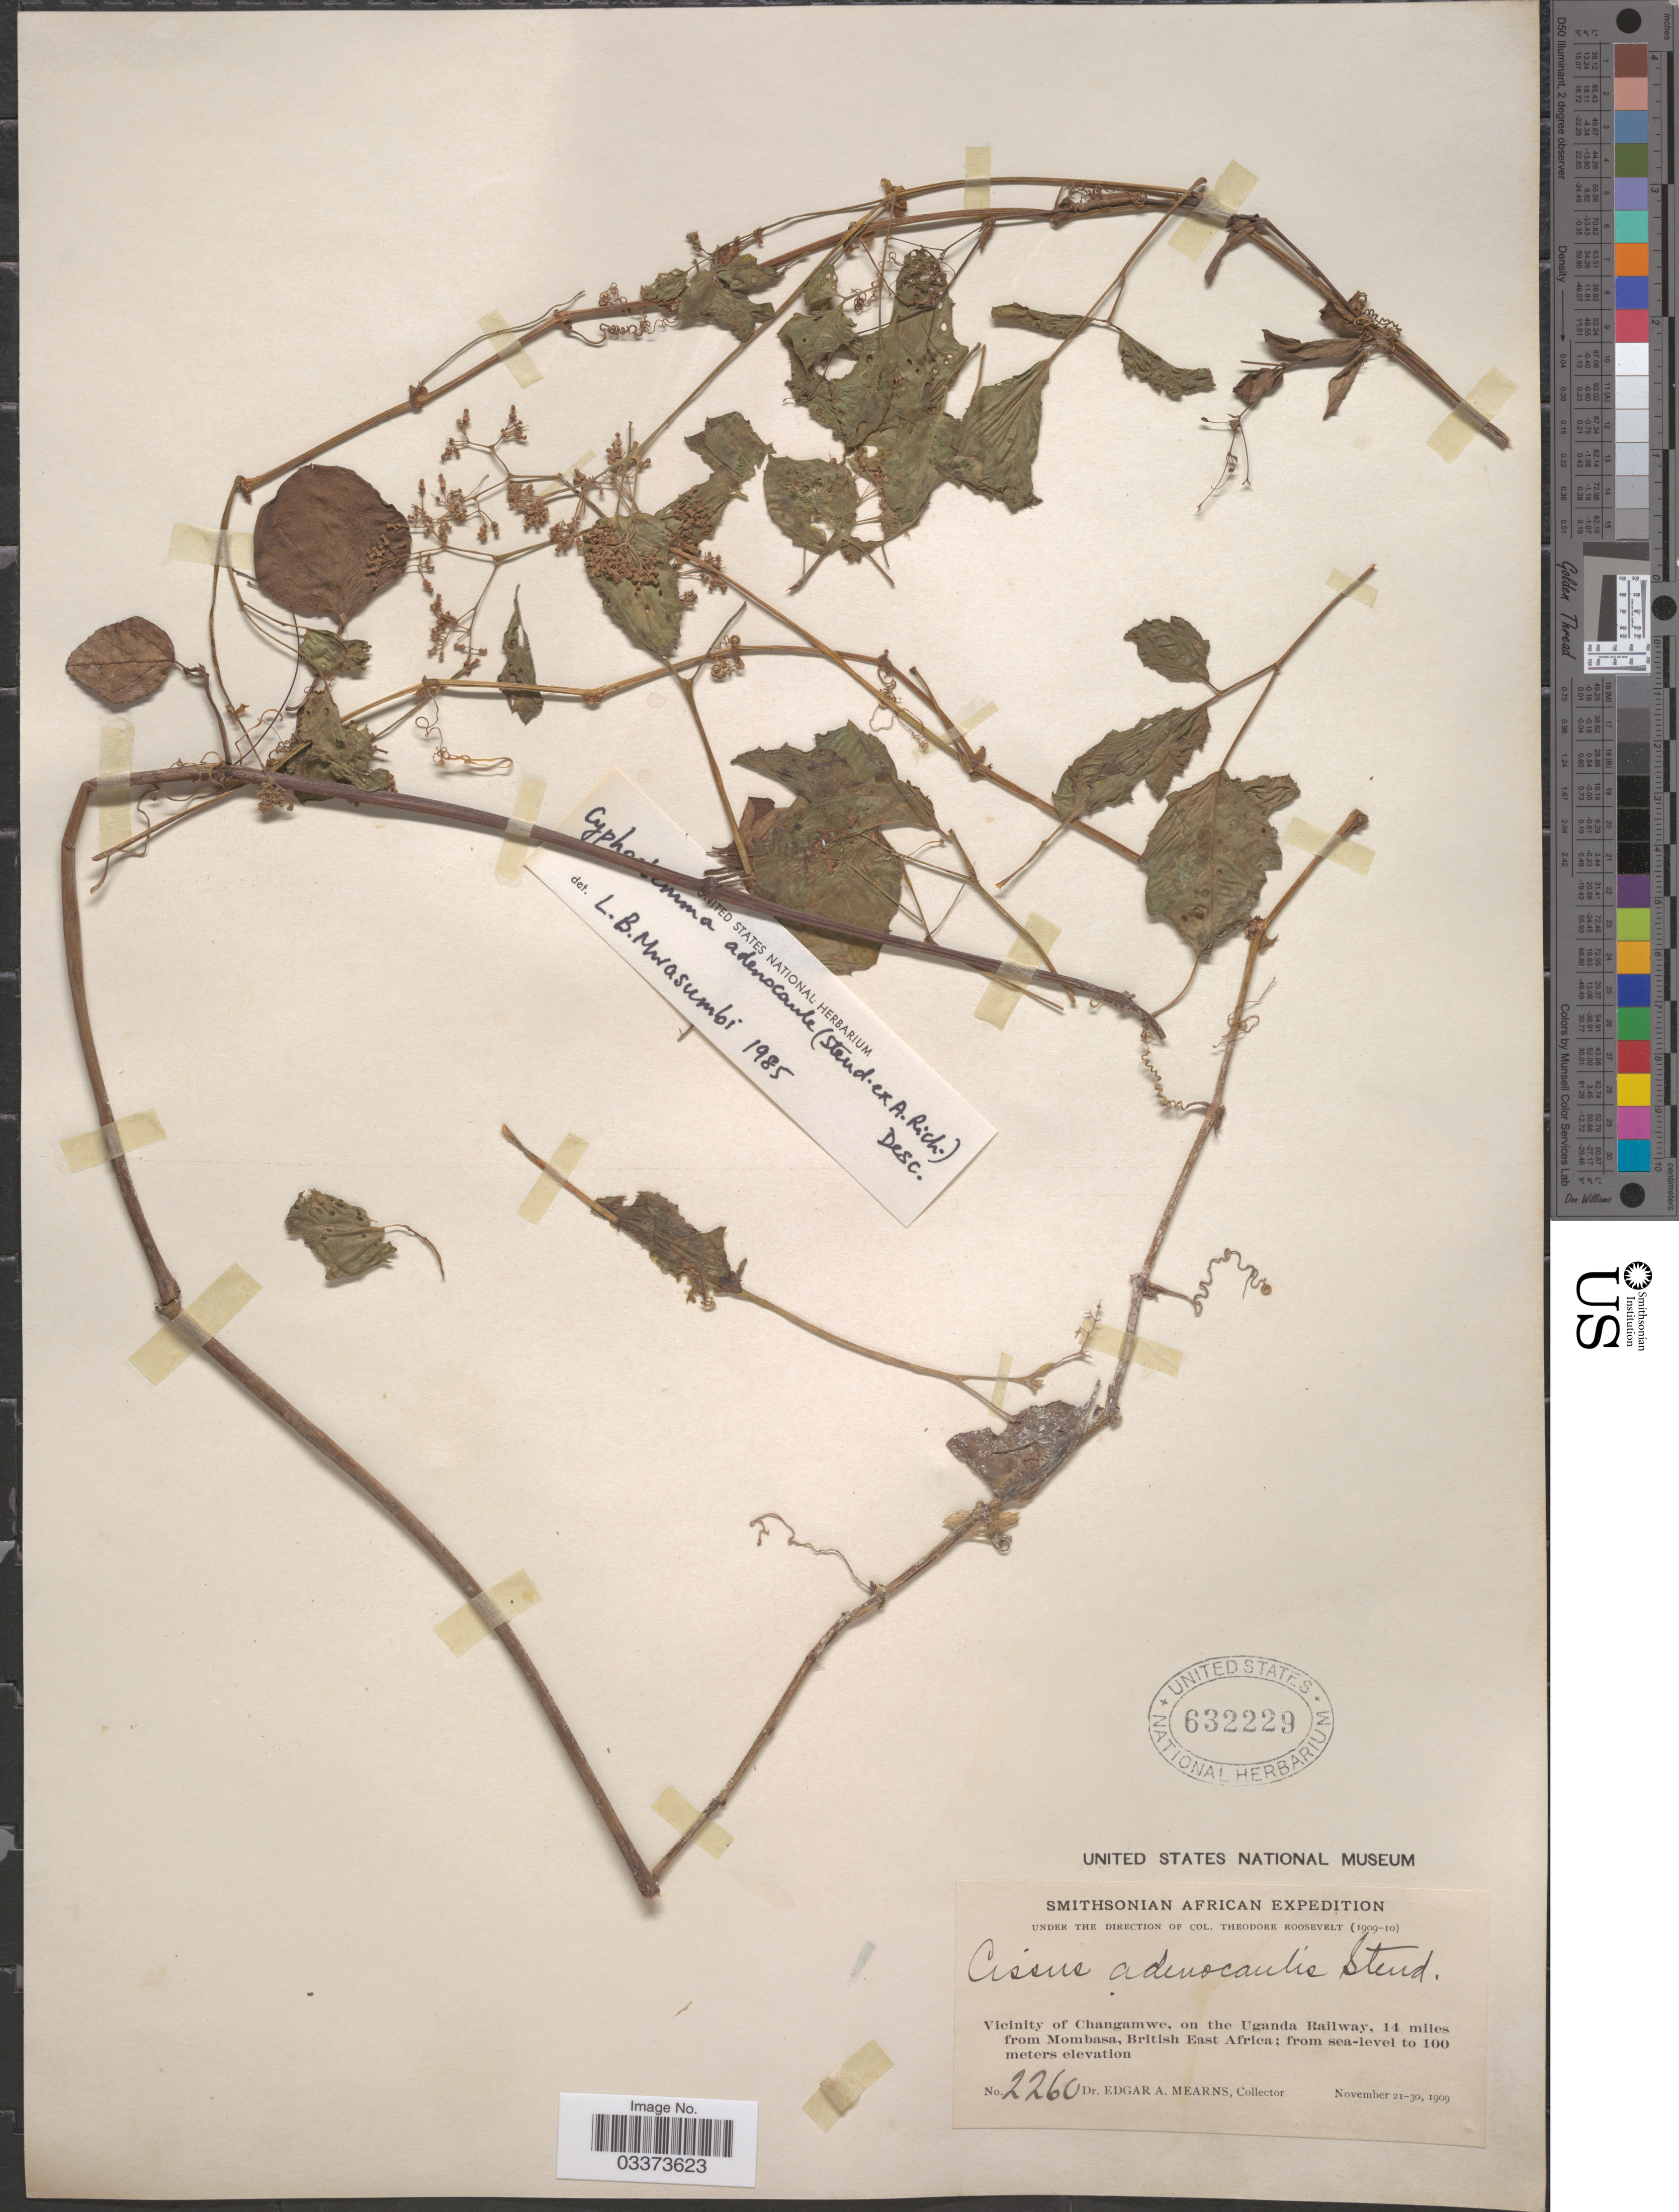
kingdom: Plantae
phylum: Tracheophyta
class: Magnoliopsida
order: Vitales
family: Vitaceae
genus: Cyphostemma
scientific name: Cyphostemma adenocaule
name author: (Steud. ex A. Rich.) Desc. ex Wild & R.B. Drumm.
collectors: E. A. Mearns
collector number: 2260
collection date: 1909-11-21/1909-11-30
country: Kenya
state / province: Mombasa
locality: Vicinity of Changamwe, on the Uganda Railway, 14 miles from Mombasa, British East Africa.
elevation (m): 0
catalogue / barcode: US 632229